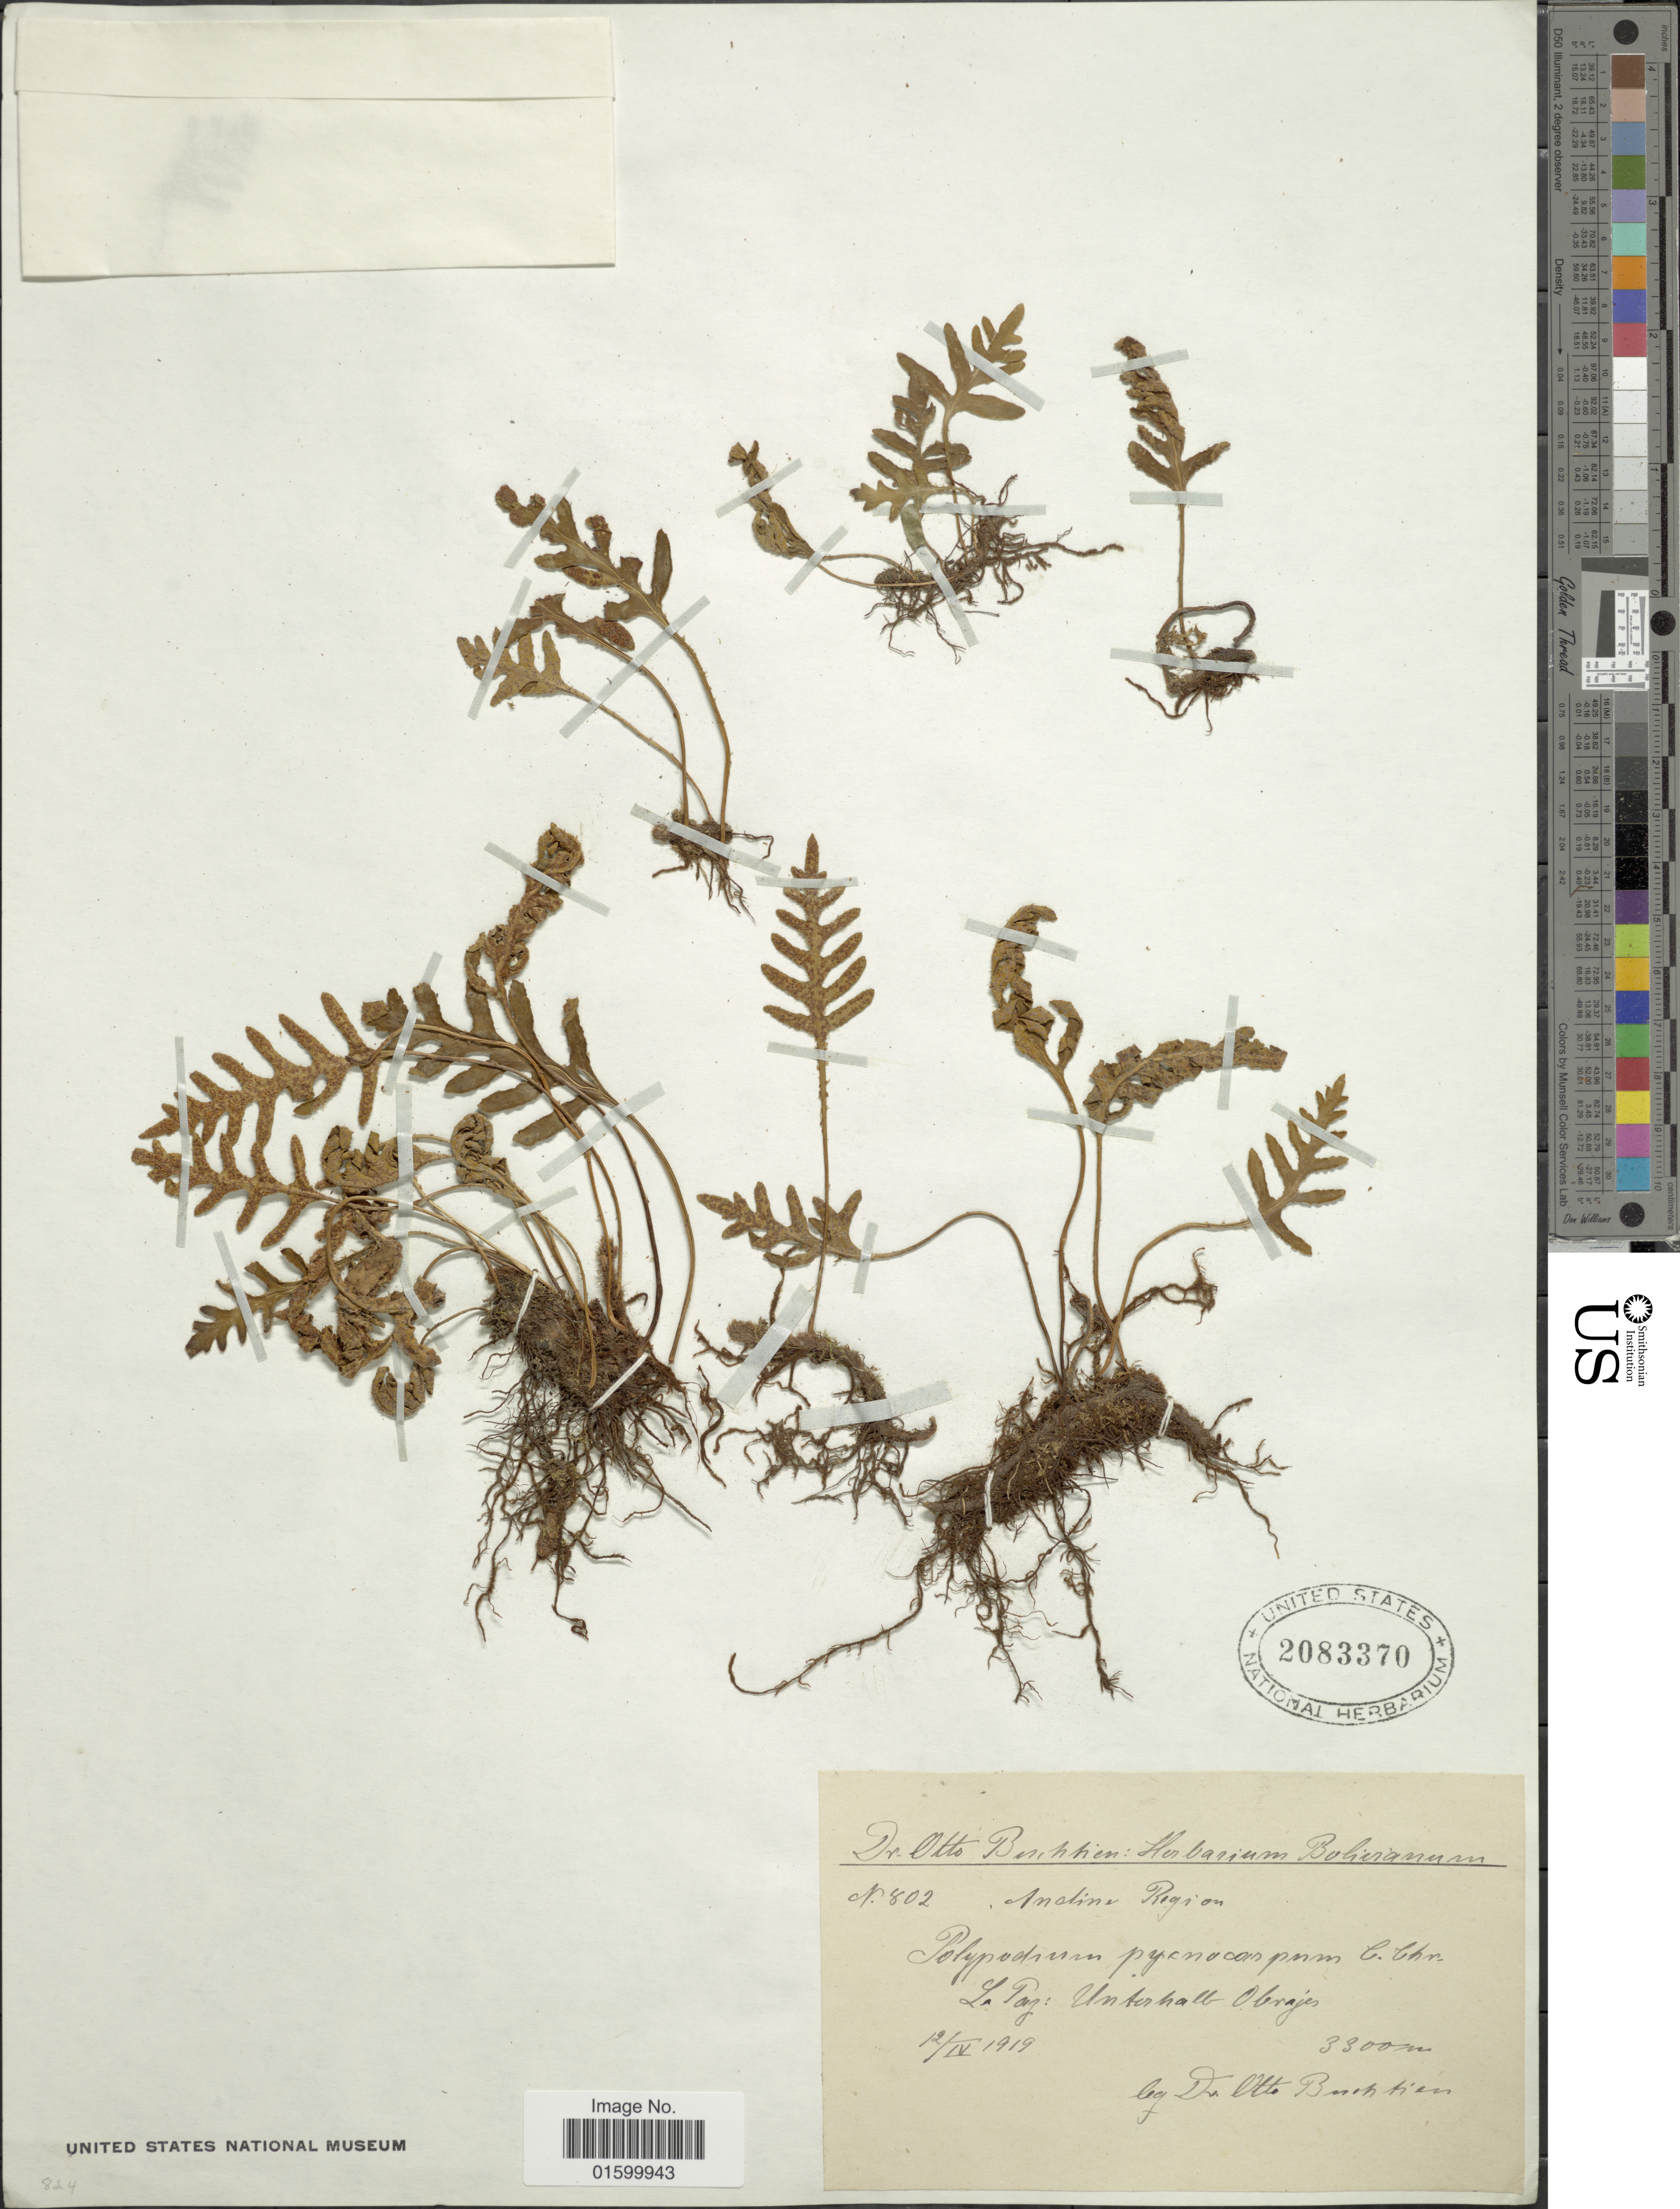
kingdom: Plantae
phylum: Tracheophyta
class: Polypodiopsida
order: Polypodiales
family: Polypodiaceae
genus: Pleopeltis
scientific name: Pleopeltis pycnocarpa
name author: (C. Chr.) A.R. Sm.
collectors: O. Buchtien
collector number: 802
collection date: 1919-04-12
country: Bolivia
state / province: La Paz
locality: Andine Region, Obrajes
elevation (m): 3300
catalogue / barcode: US 2083370